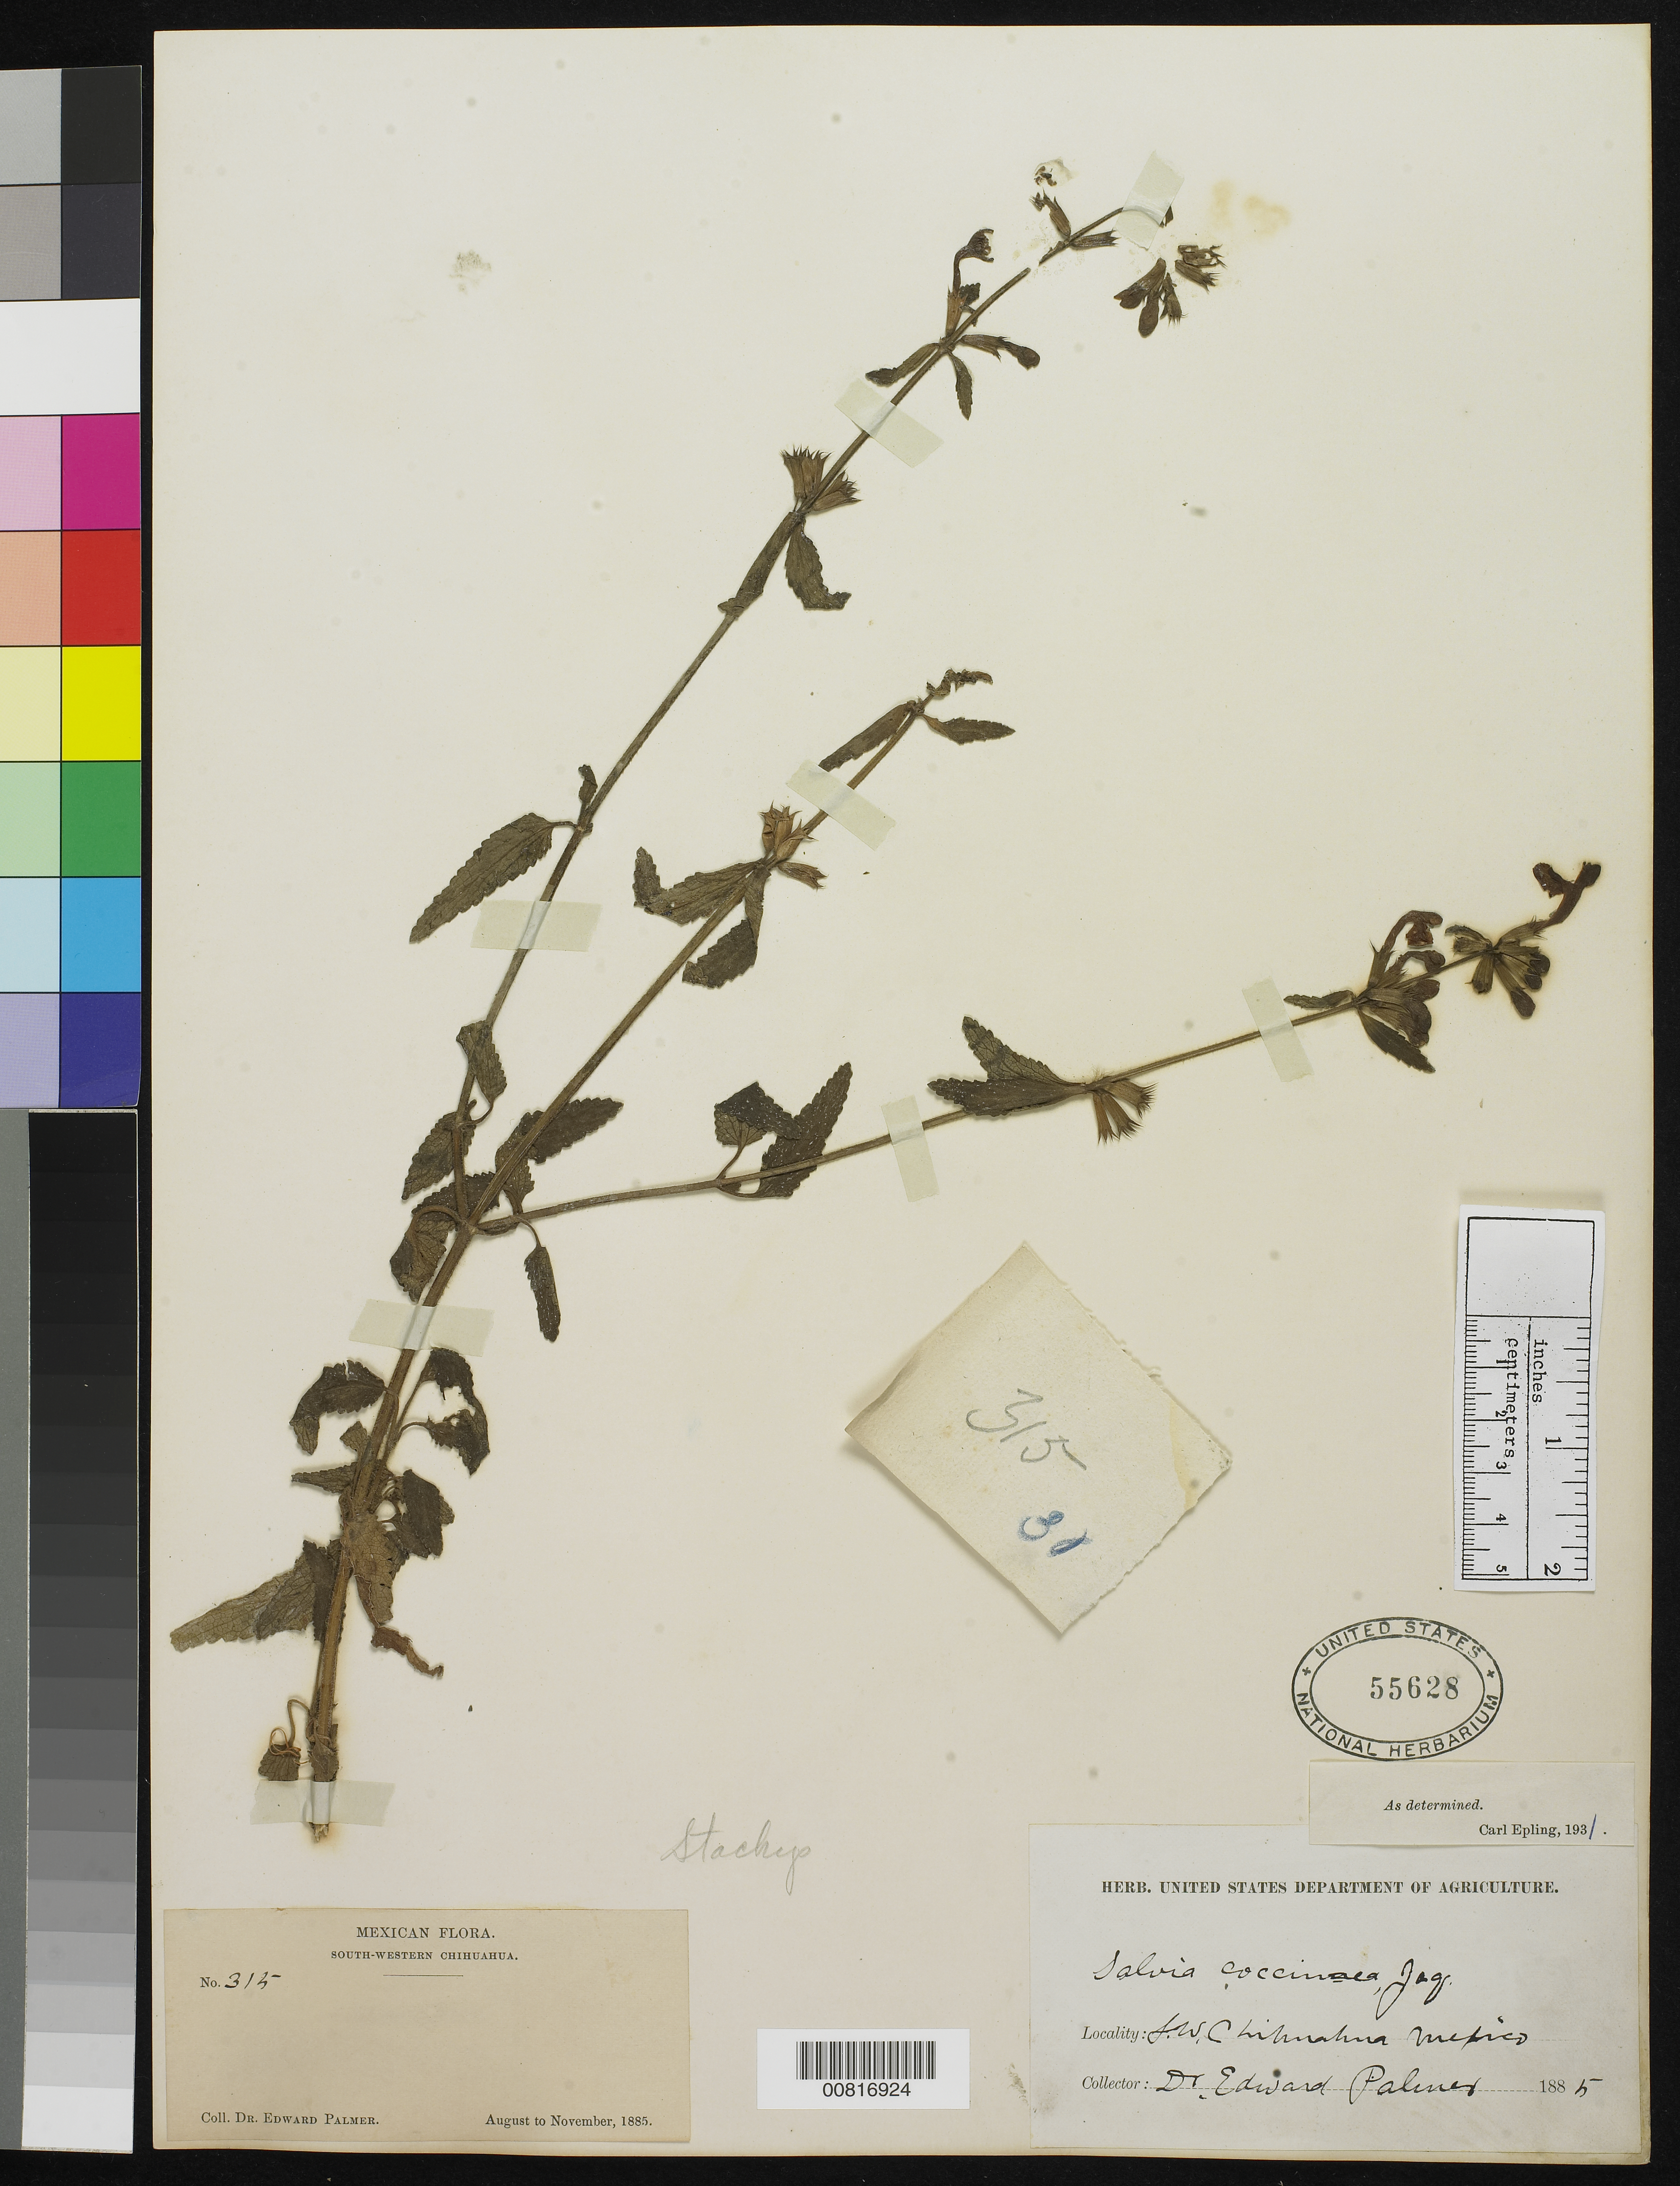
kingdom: Plantae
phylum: Tracheophyta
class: Magnoliopsida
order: Lamiales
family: Lamiaceae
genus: Stachys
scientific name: Stachys coccinea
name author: Ortega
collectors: E. Palmer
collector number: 315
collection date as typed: Aug 1885 to -- Nov 1885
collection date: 1885-08/1885-11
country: Mexico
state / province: Chihuahua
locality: SW Chihuahua.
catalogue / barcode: US 55628